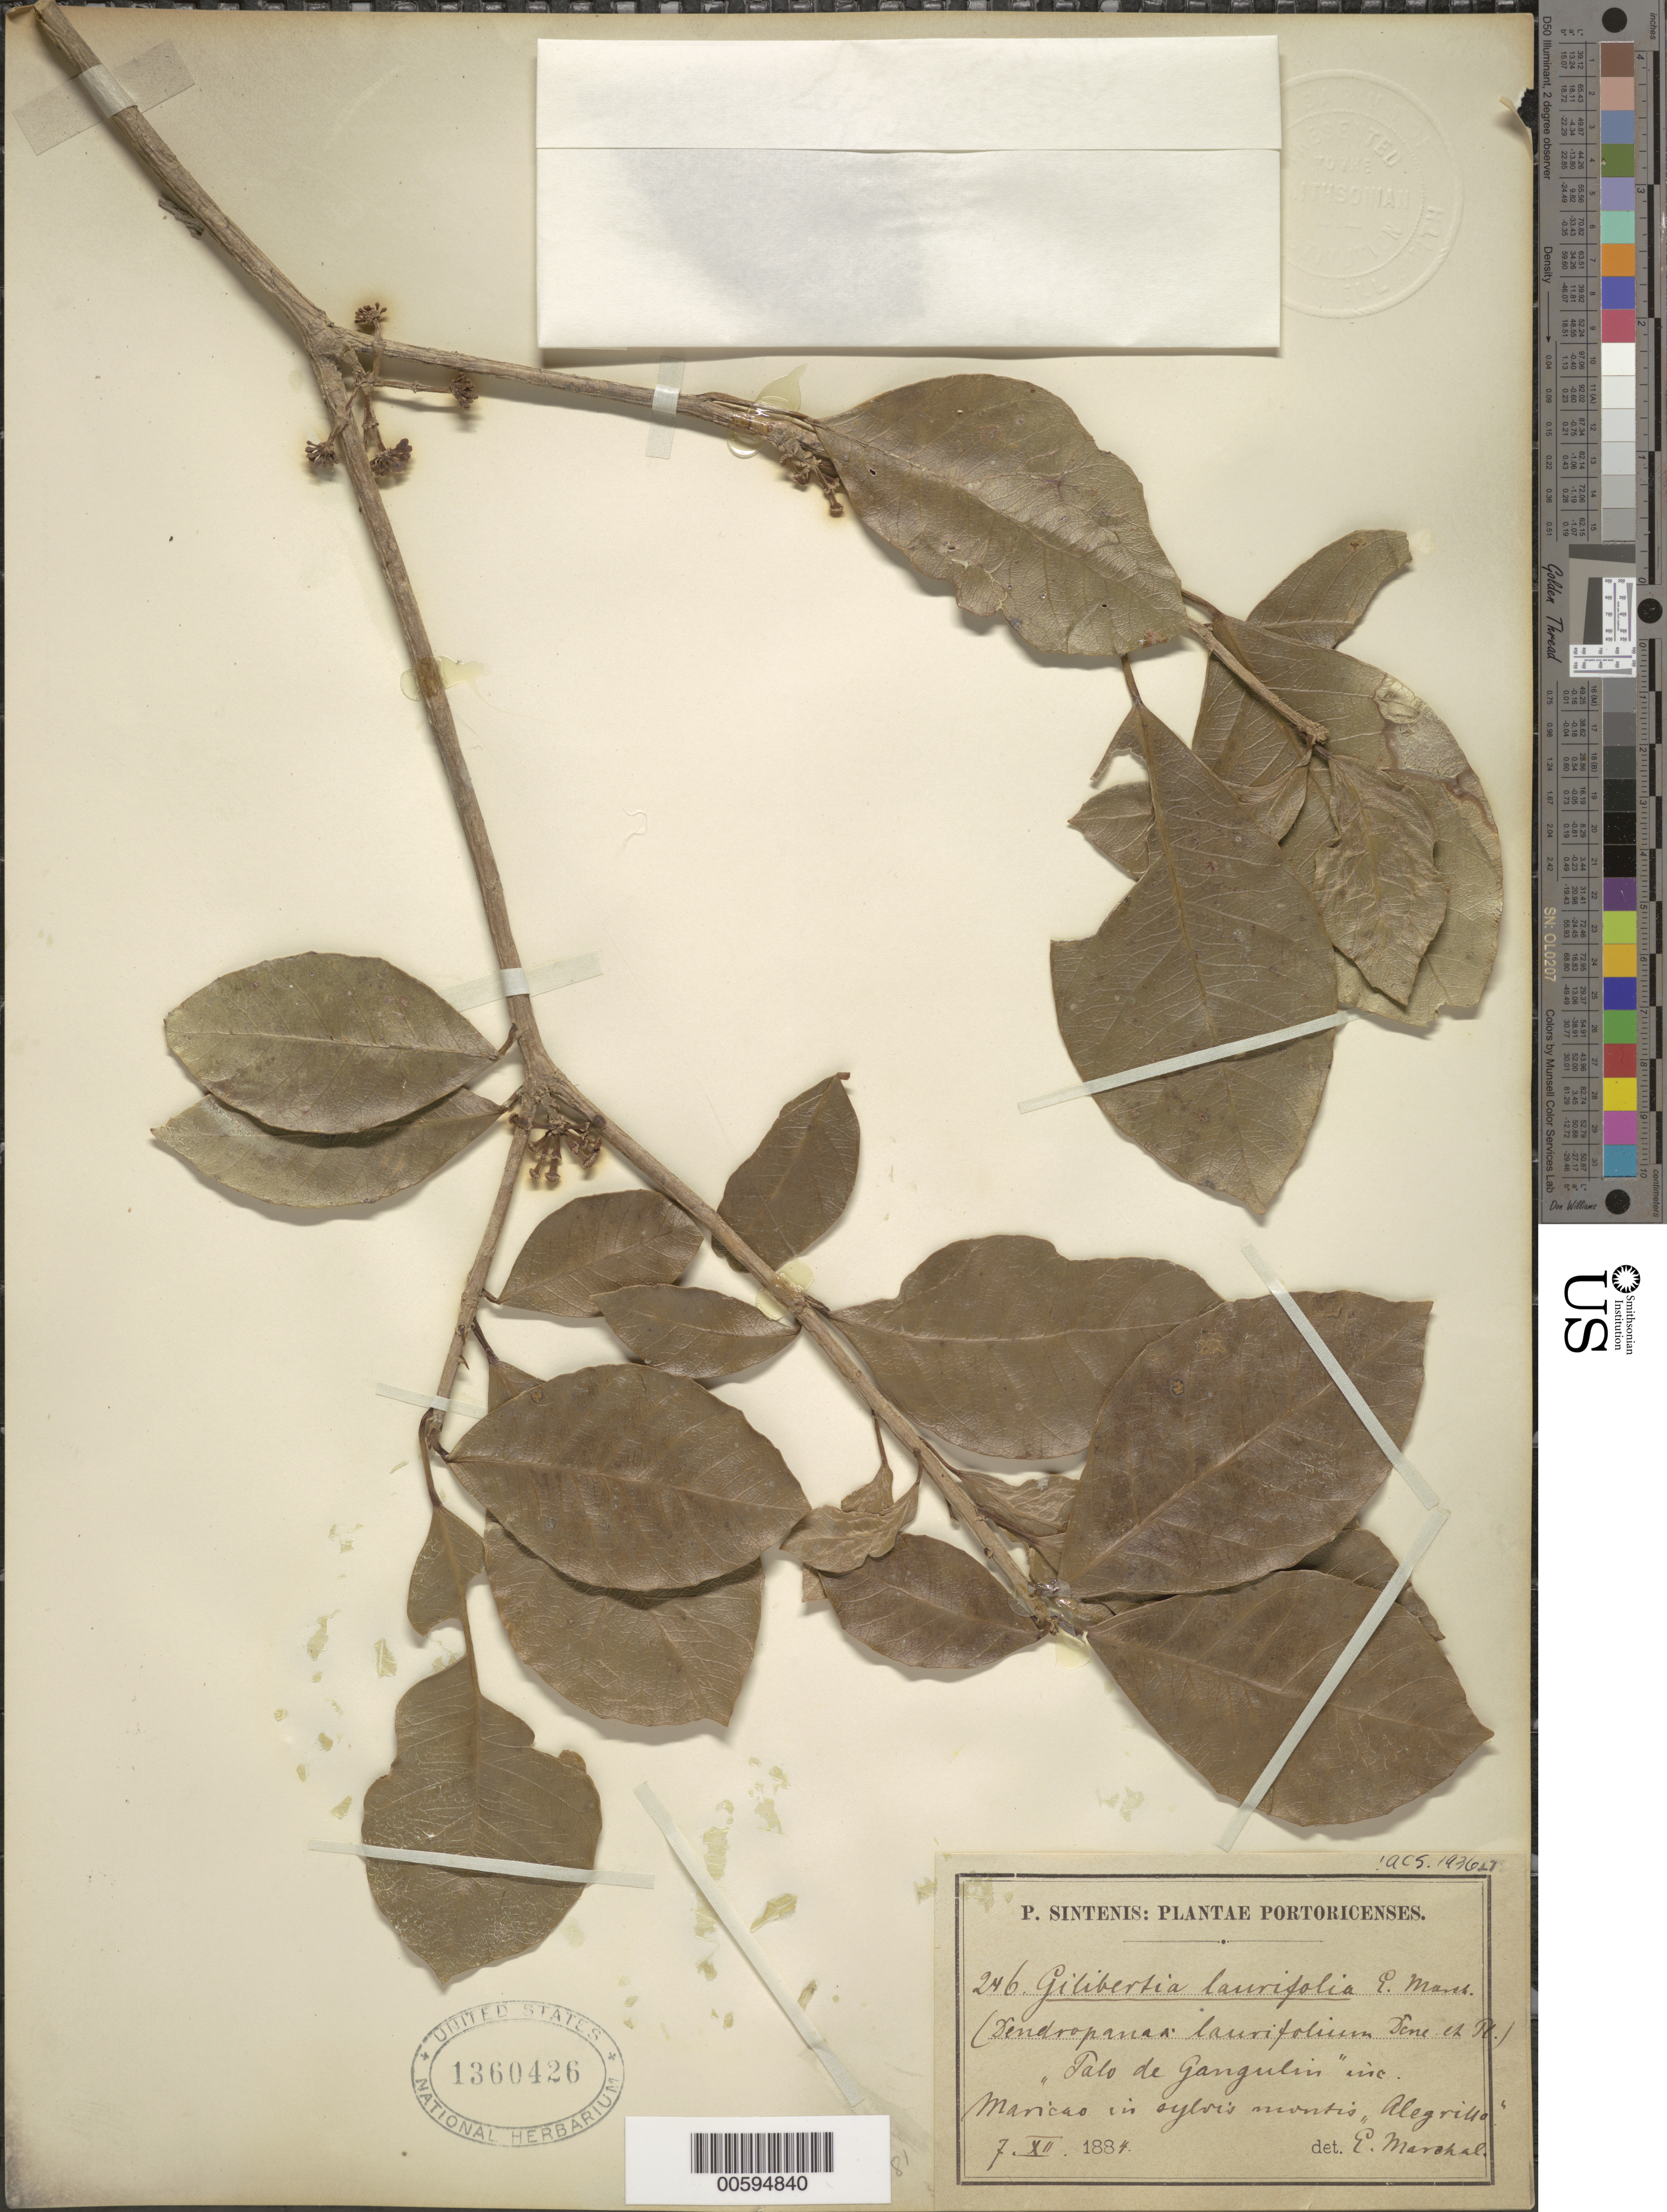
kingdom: Plantae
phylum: Tracheophyta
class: Magnoliopsida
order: Apiales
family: Araliaceae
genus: Dendropanax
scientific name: Dendropanax laurifolius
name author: (Marchal ex Urb.) Decne. & Planch. ex R.C. Schneid.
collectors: P. Sintenis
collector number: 246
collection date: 1884-12-07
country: Puerto Rico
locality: Maricao in sylvis montis "Alegrillo".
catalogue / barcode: US 1360426